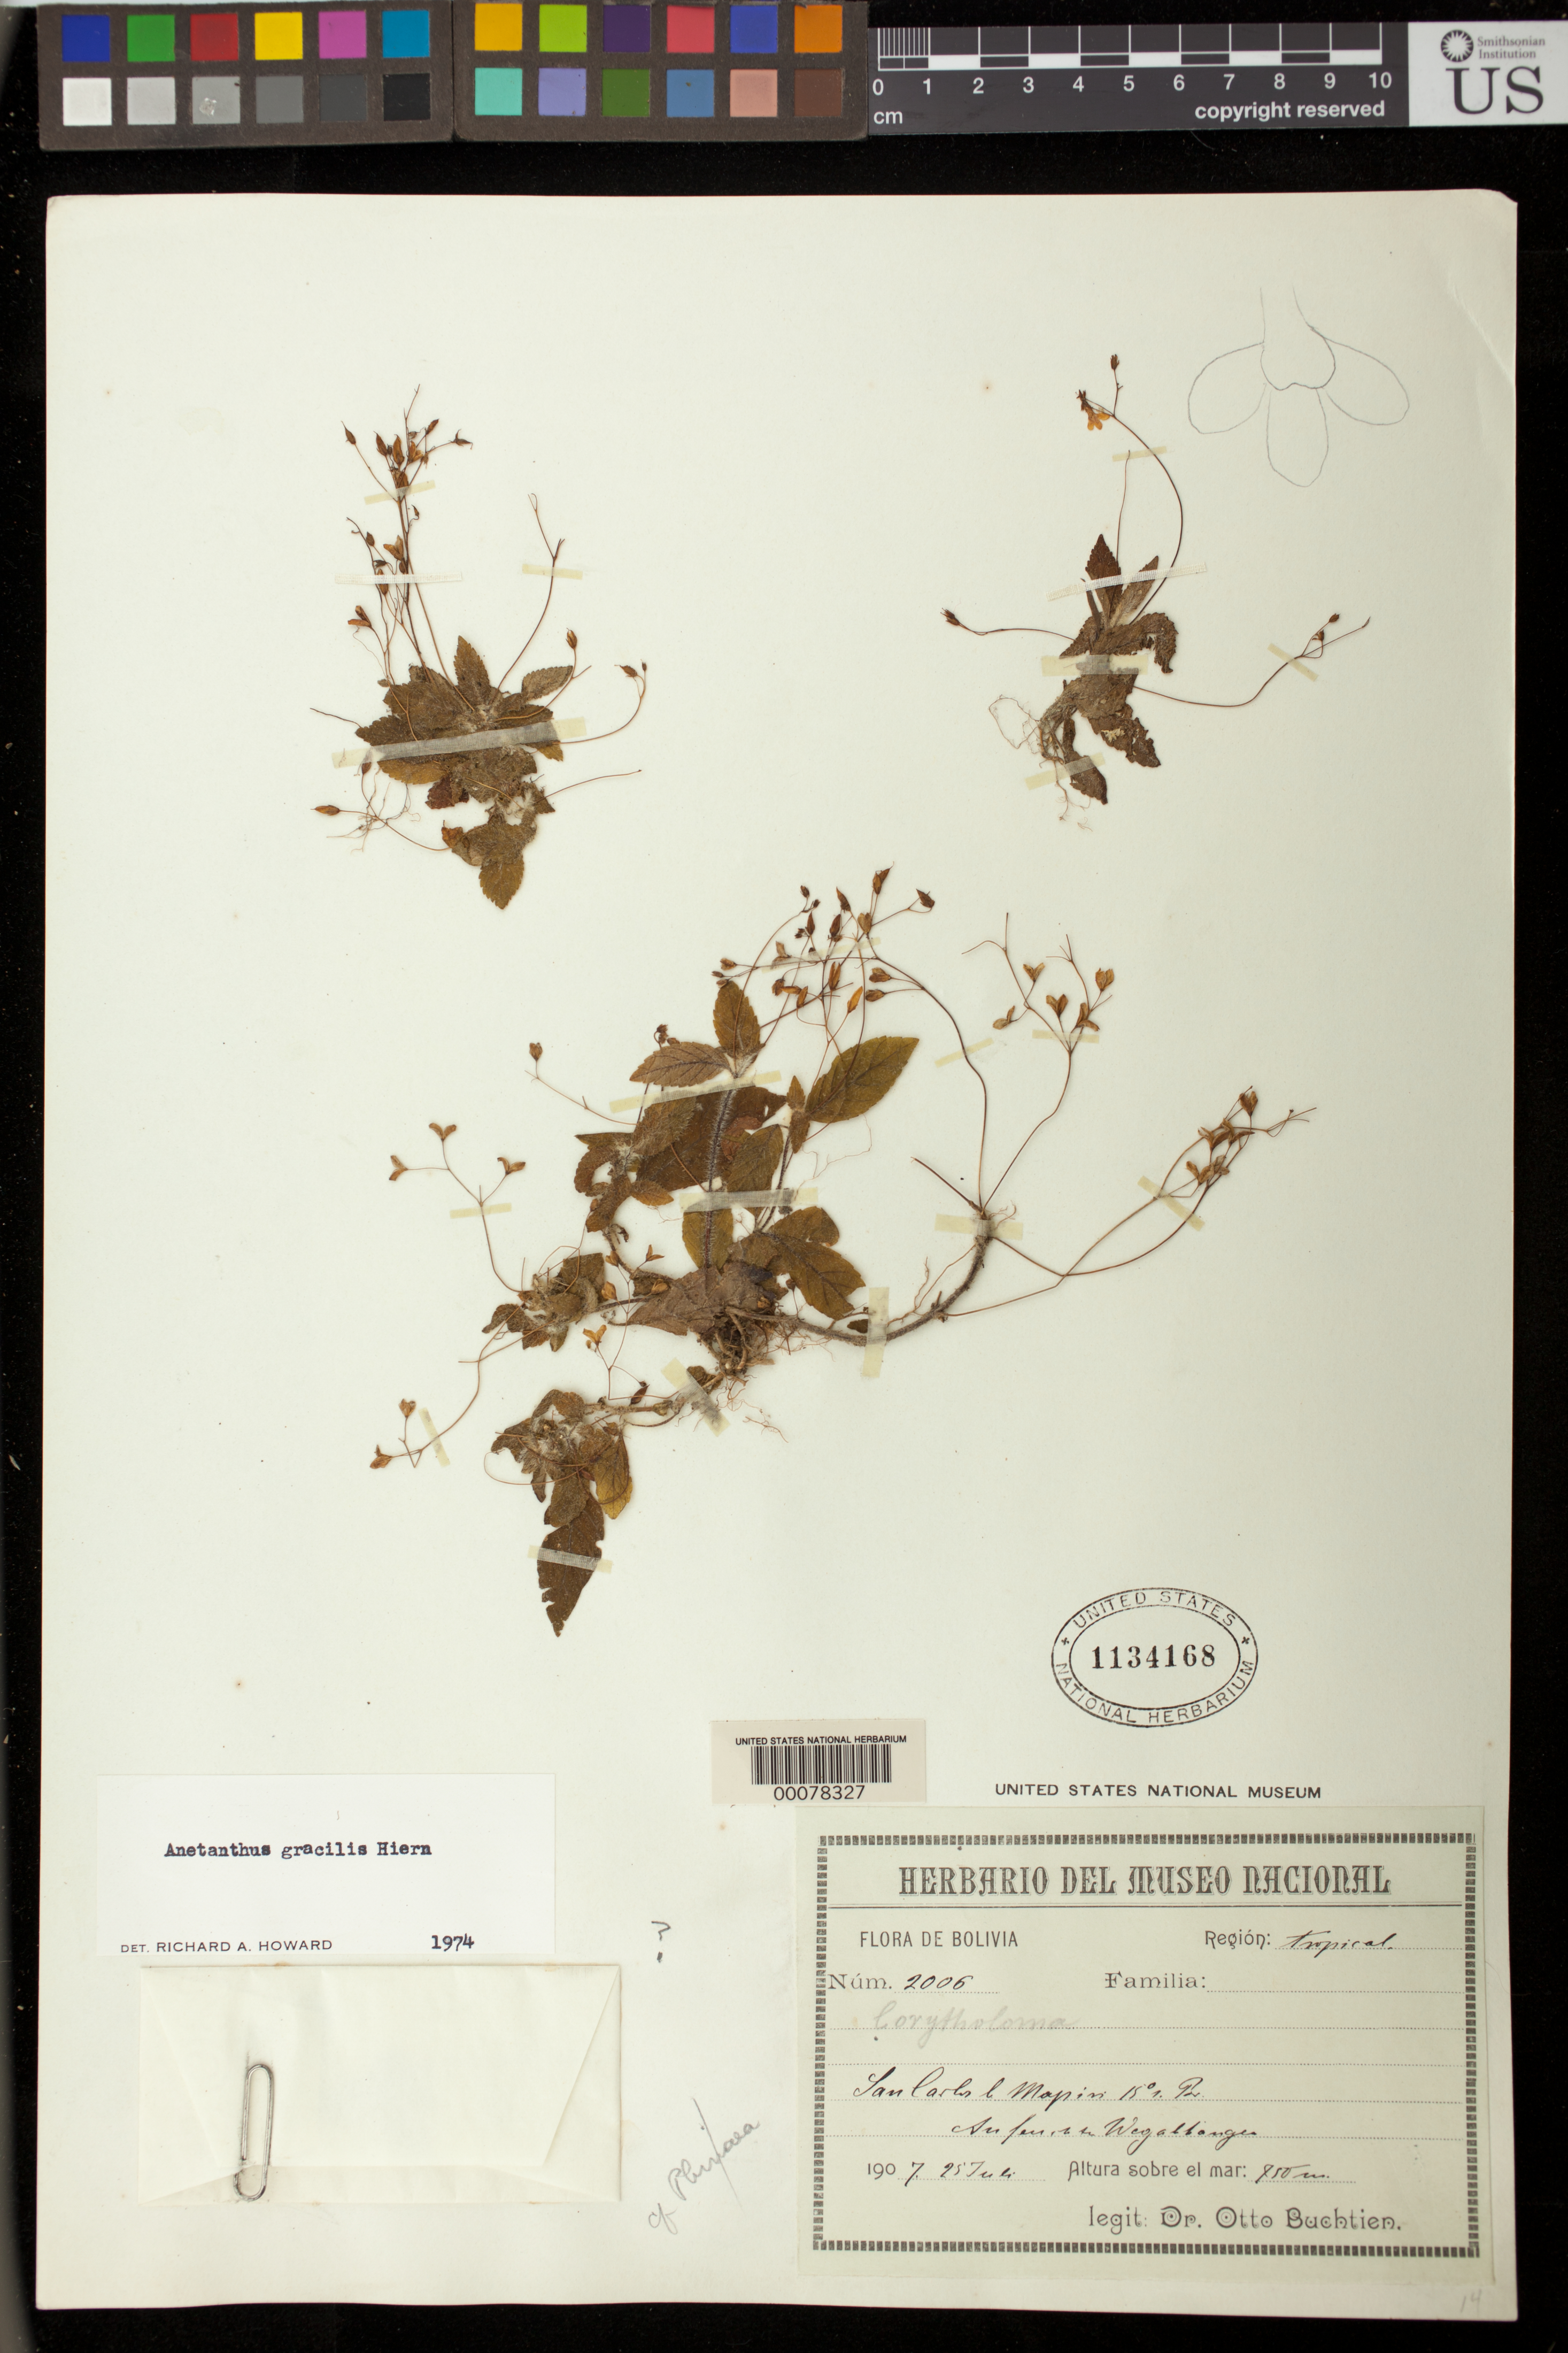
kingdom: Plantae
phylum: Tracheophyta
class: Magnoliopsida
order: Lamiales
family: Gesneriaceae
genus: Anetanthus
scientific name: Anetanthus gracilis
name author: Hiern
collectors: O. Buchtien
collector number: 2006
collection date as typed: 25 Jul 1907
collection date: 1907-07-25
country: Bolivia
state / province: La Paz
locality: Mapiri region, San Carlos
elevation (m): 750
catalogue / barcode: US 1134168